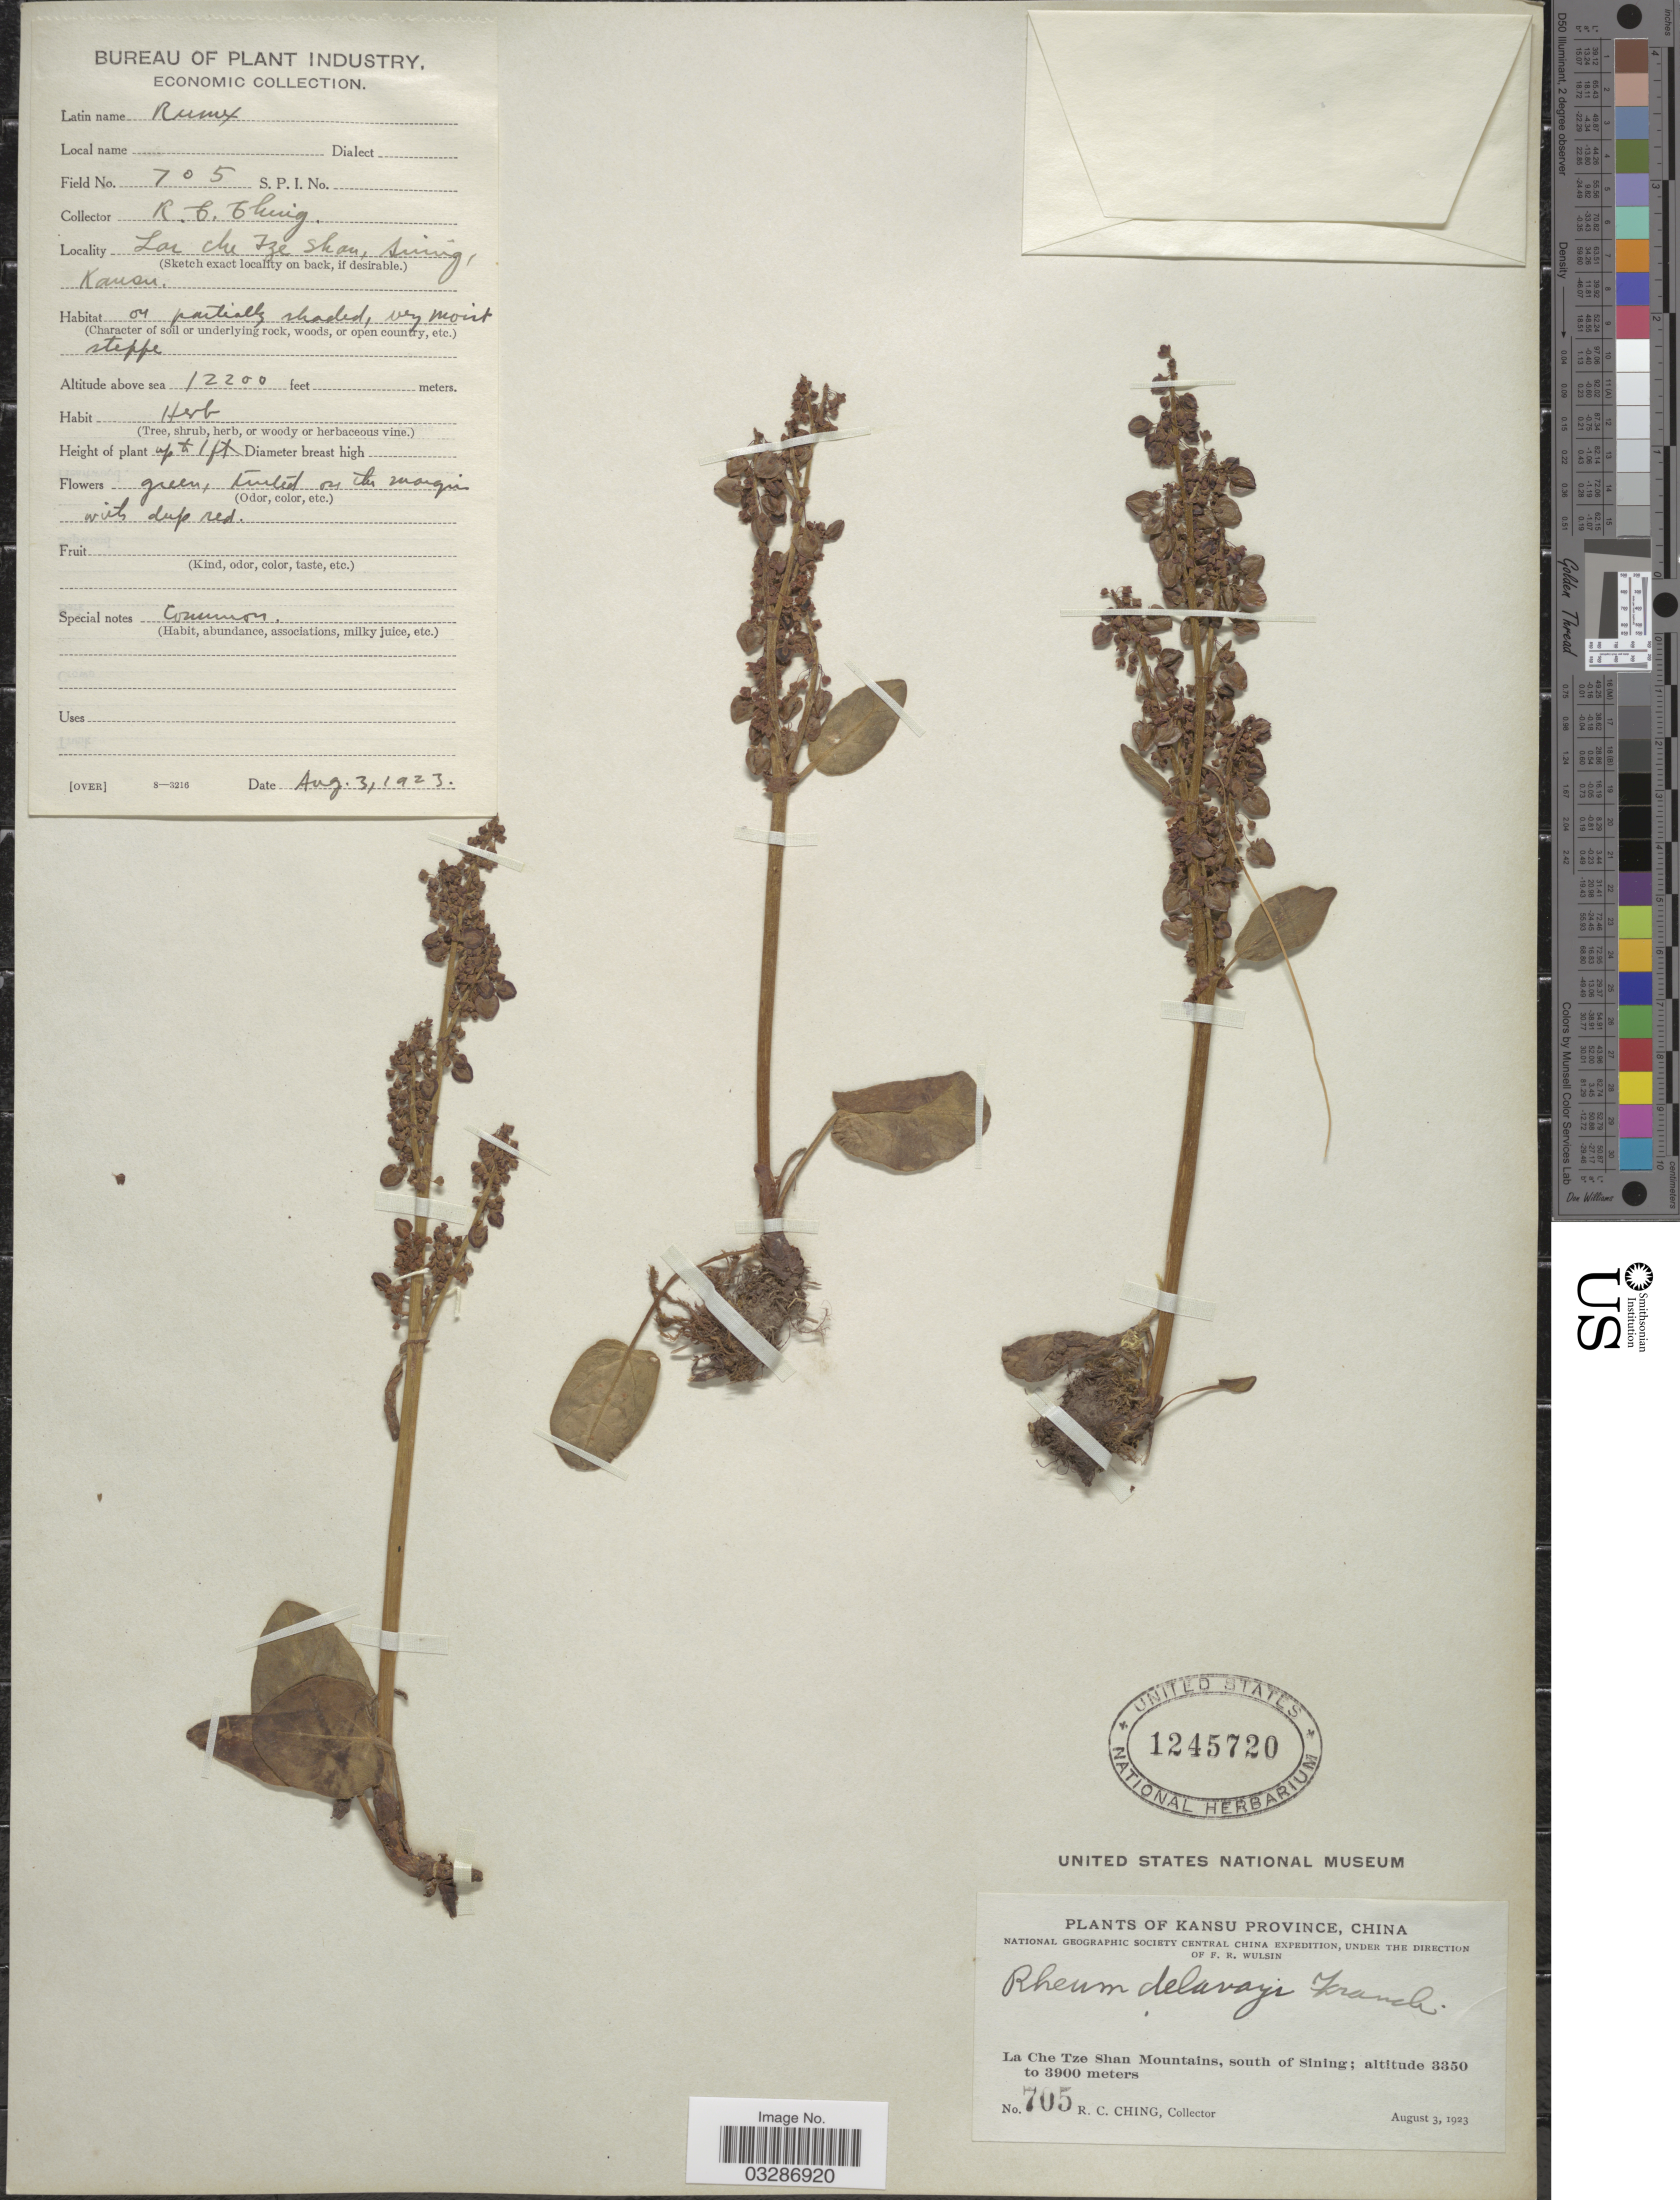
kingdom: Plantae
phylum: Tracheophyta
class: Magnoliopsida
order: Caryophyllales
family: Polygonaceae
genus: Rheum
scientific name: Rheum delavayi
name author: Franch.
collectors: R. C. Ching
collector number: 705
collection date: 1923-08-03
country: China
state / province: Gansu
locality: Kansu Province. La Che Tze Shan Mountains, south of Sining.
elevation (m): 3719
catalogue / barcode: US 1245720